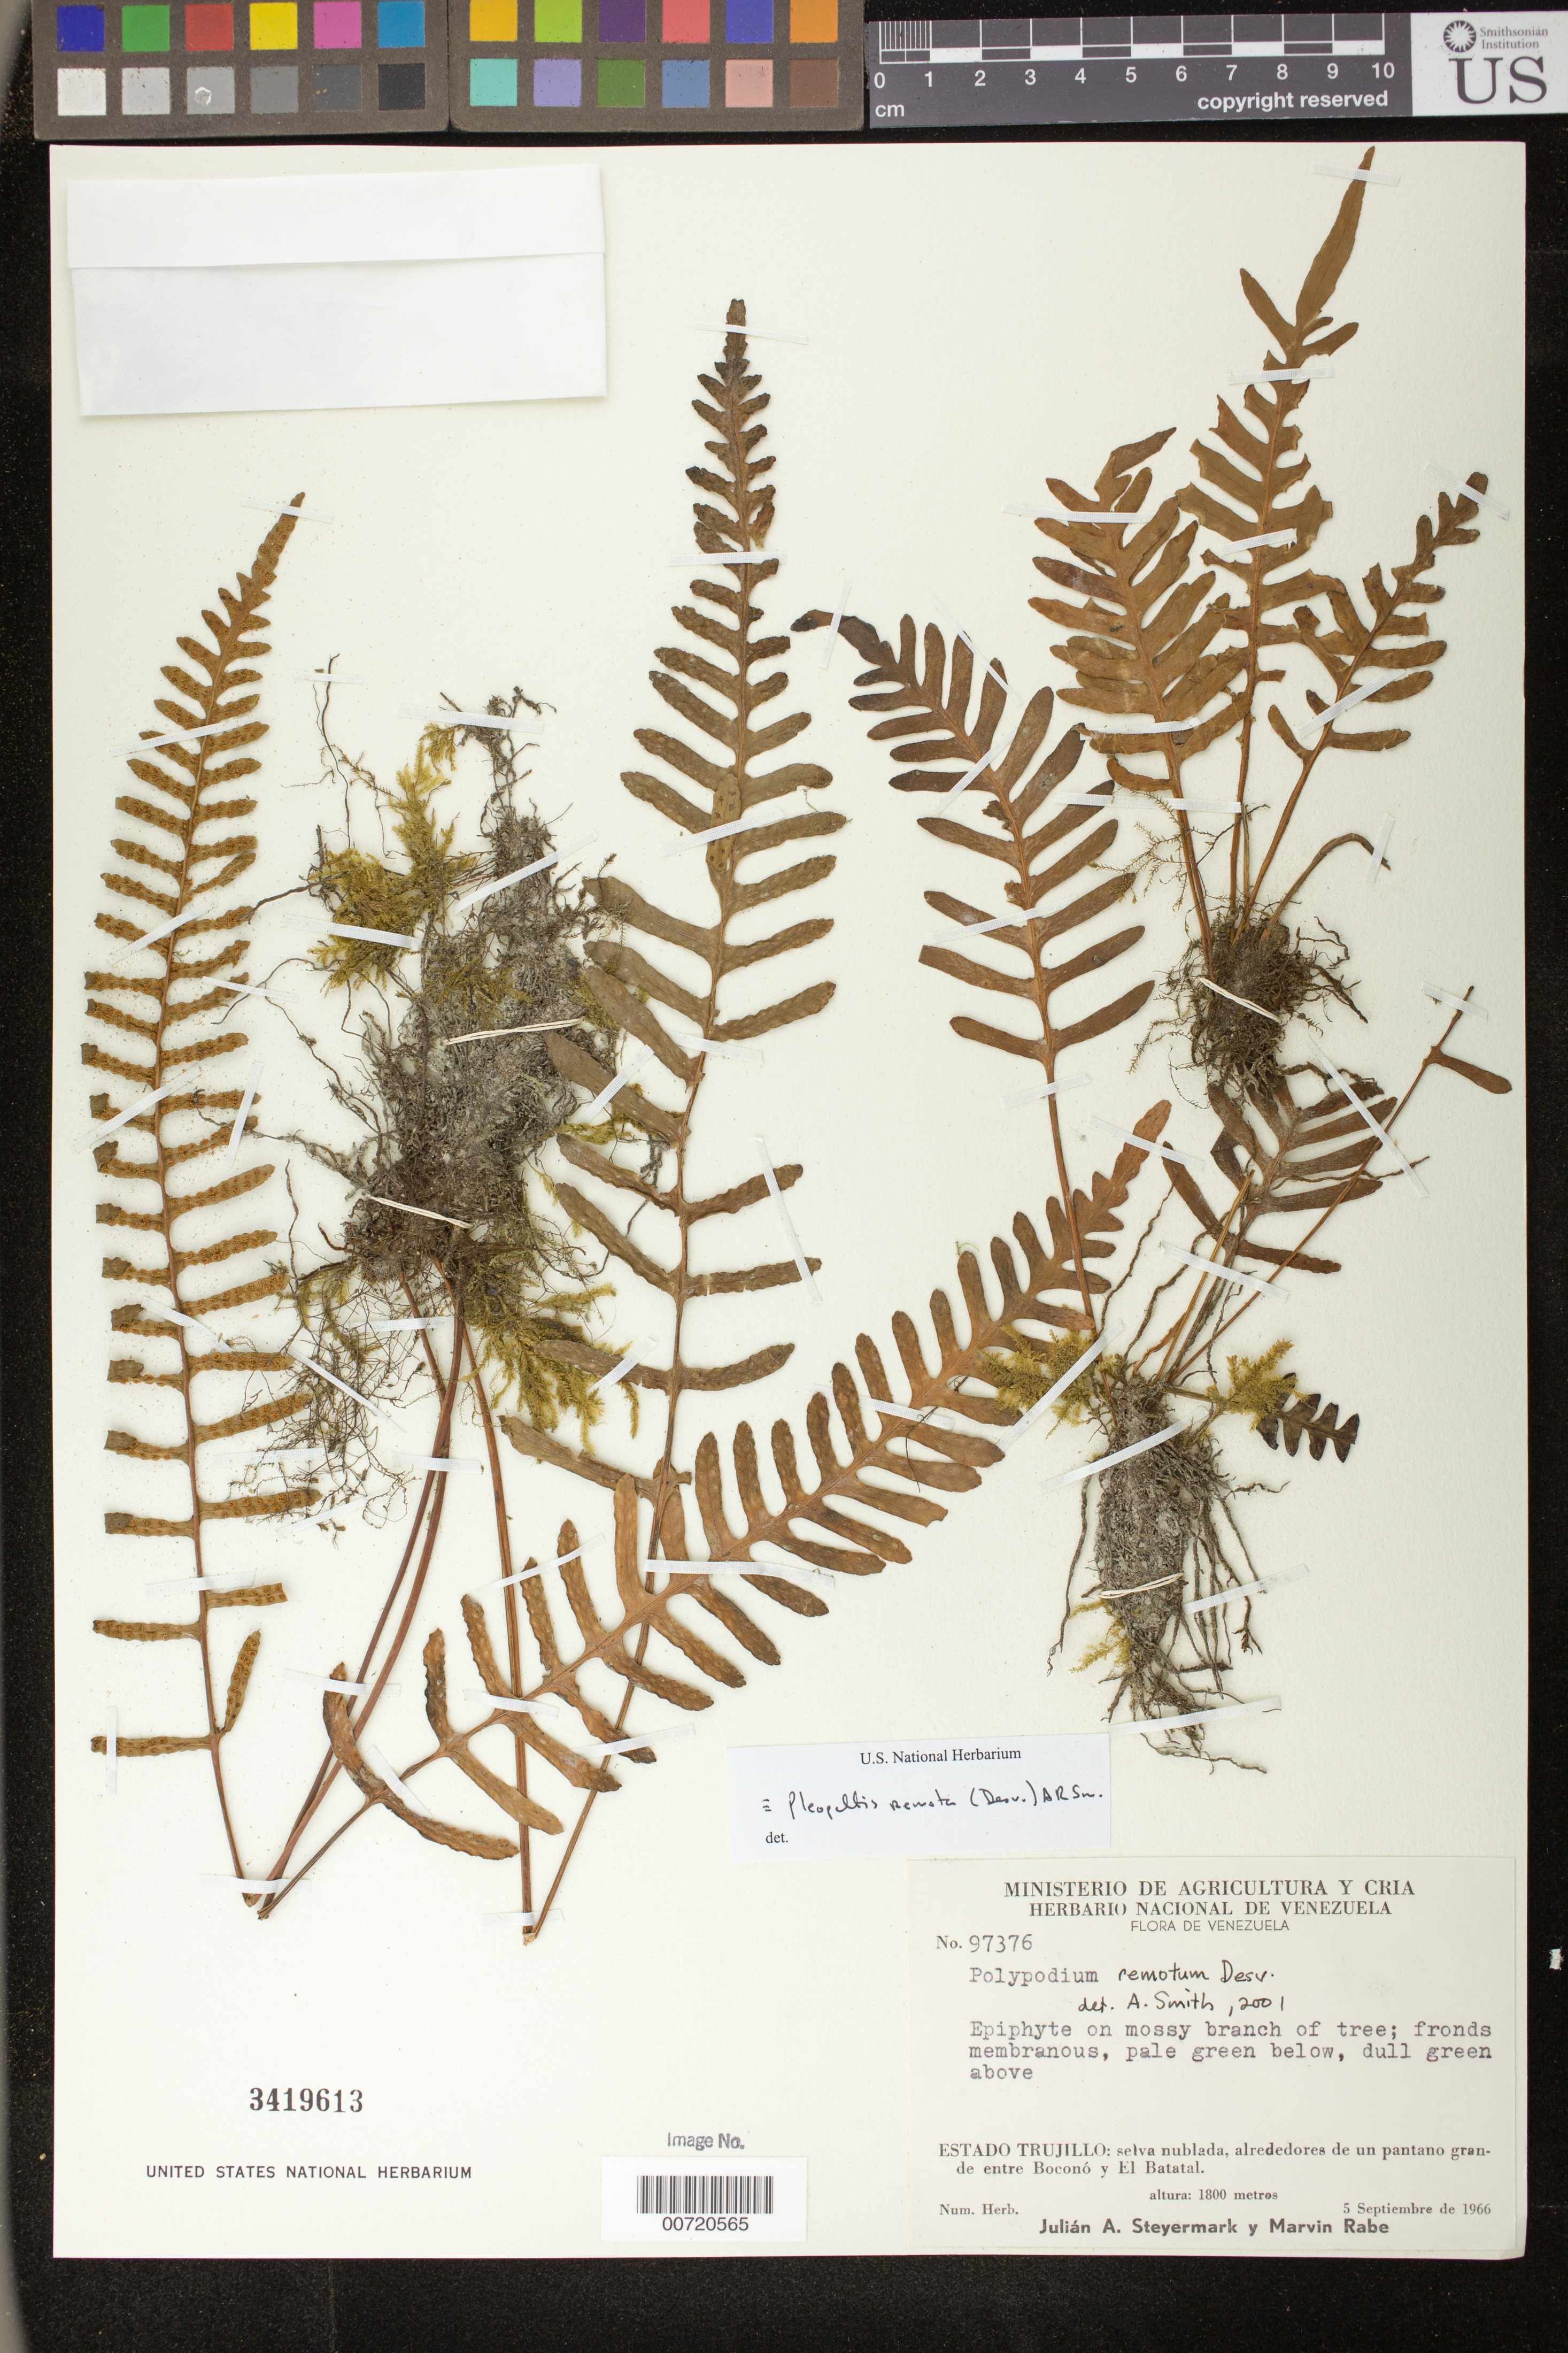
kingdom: Plantae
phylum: Tracheophyta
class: Polypodiopsida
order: Polypodiales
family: Polypodiaceae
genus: Pleopeltis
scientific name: Pleopeltis remota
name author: (Desv.) A.R. Sm.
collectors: J. Steyermark & M. Rabe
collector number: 97376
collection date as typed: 05 Sep 1966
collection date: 1966-09-05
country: Venezuela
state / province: Trujillo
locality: Selva nublada, alrededores de un pantano grande entre Boconó y El Batatal.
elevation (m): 1800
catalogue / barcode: US 3419613